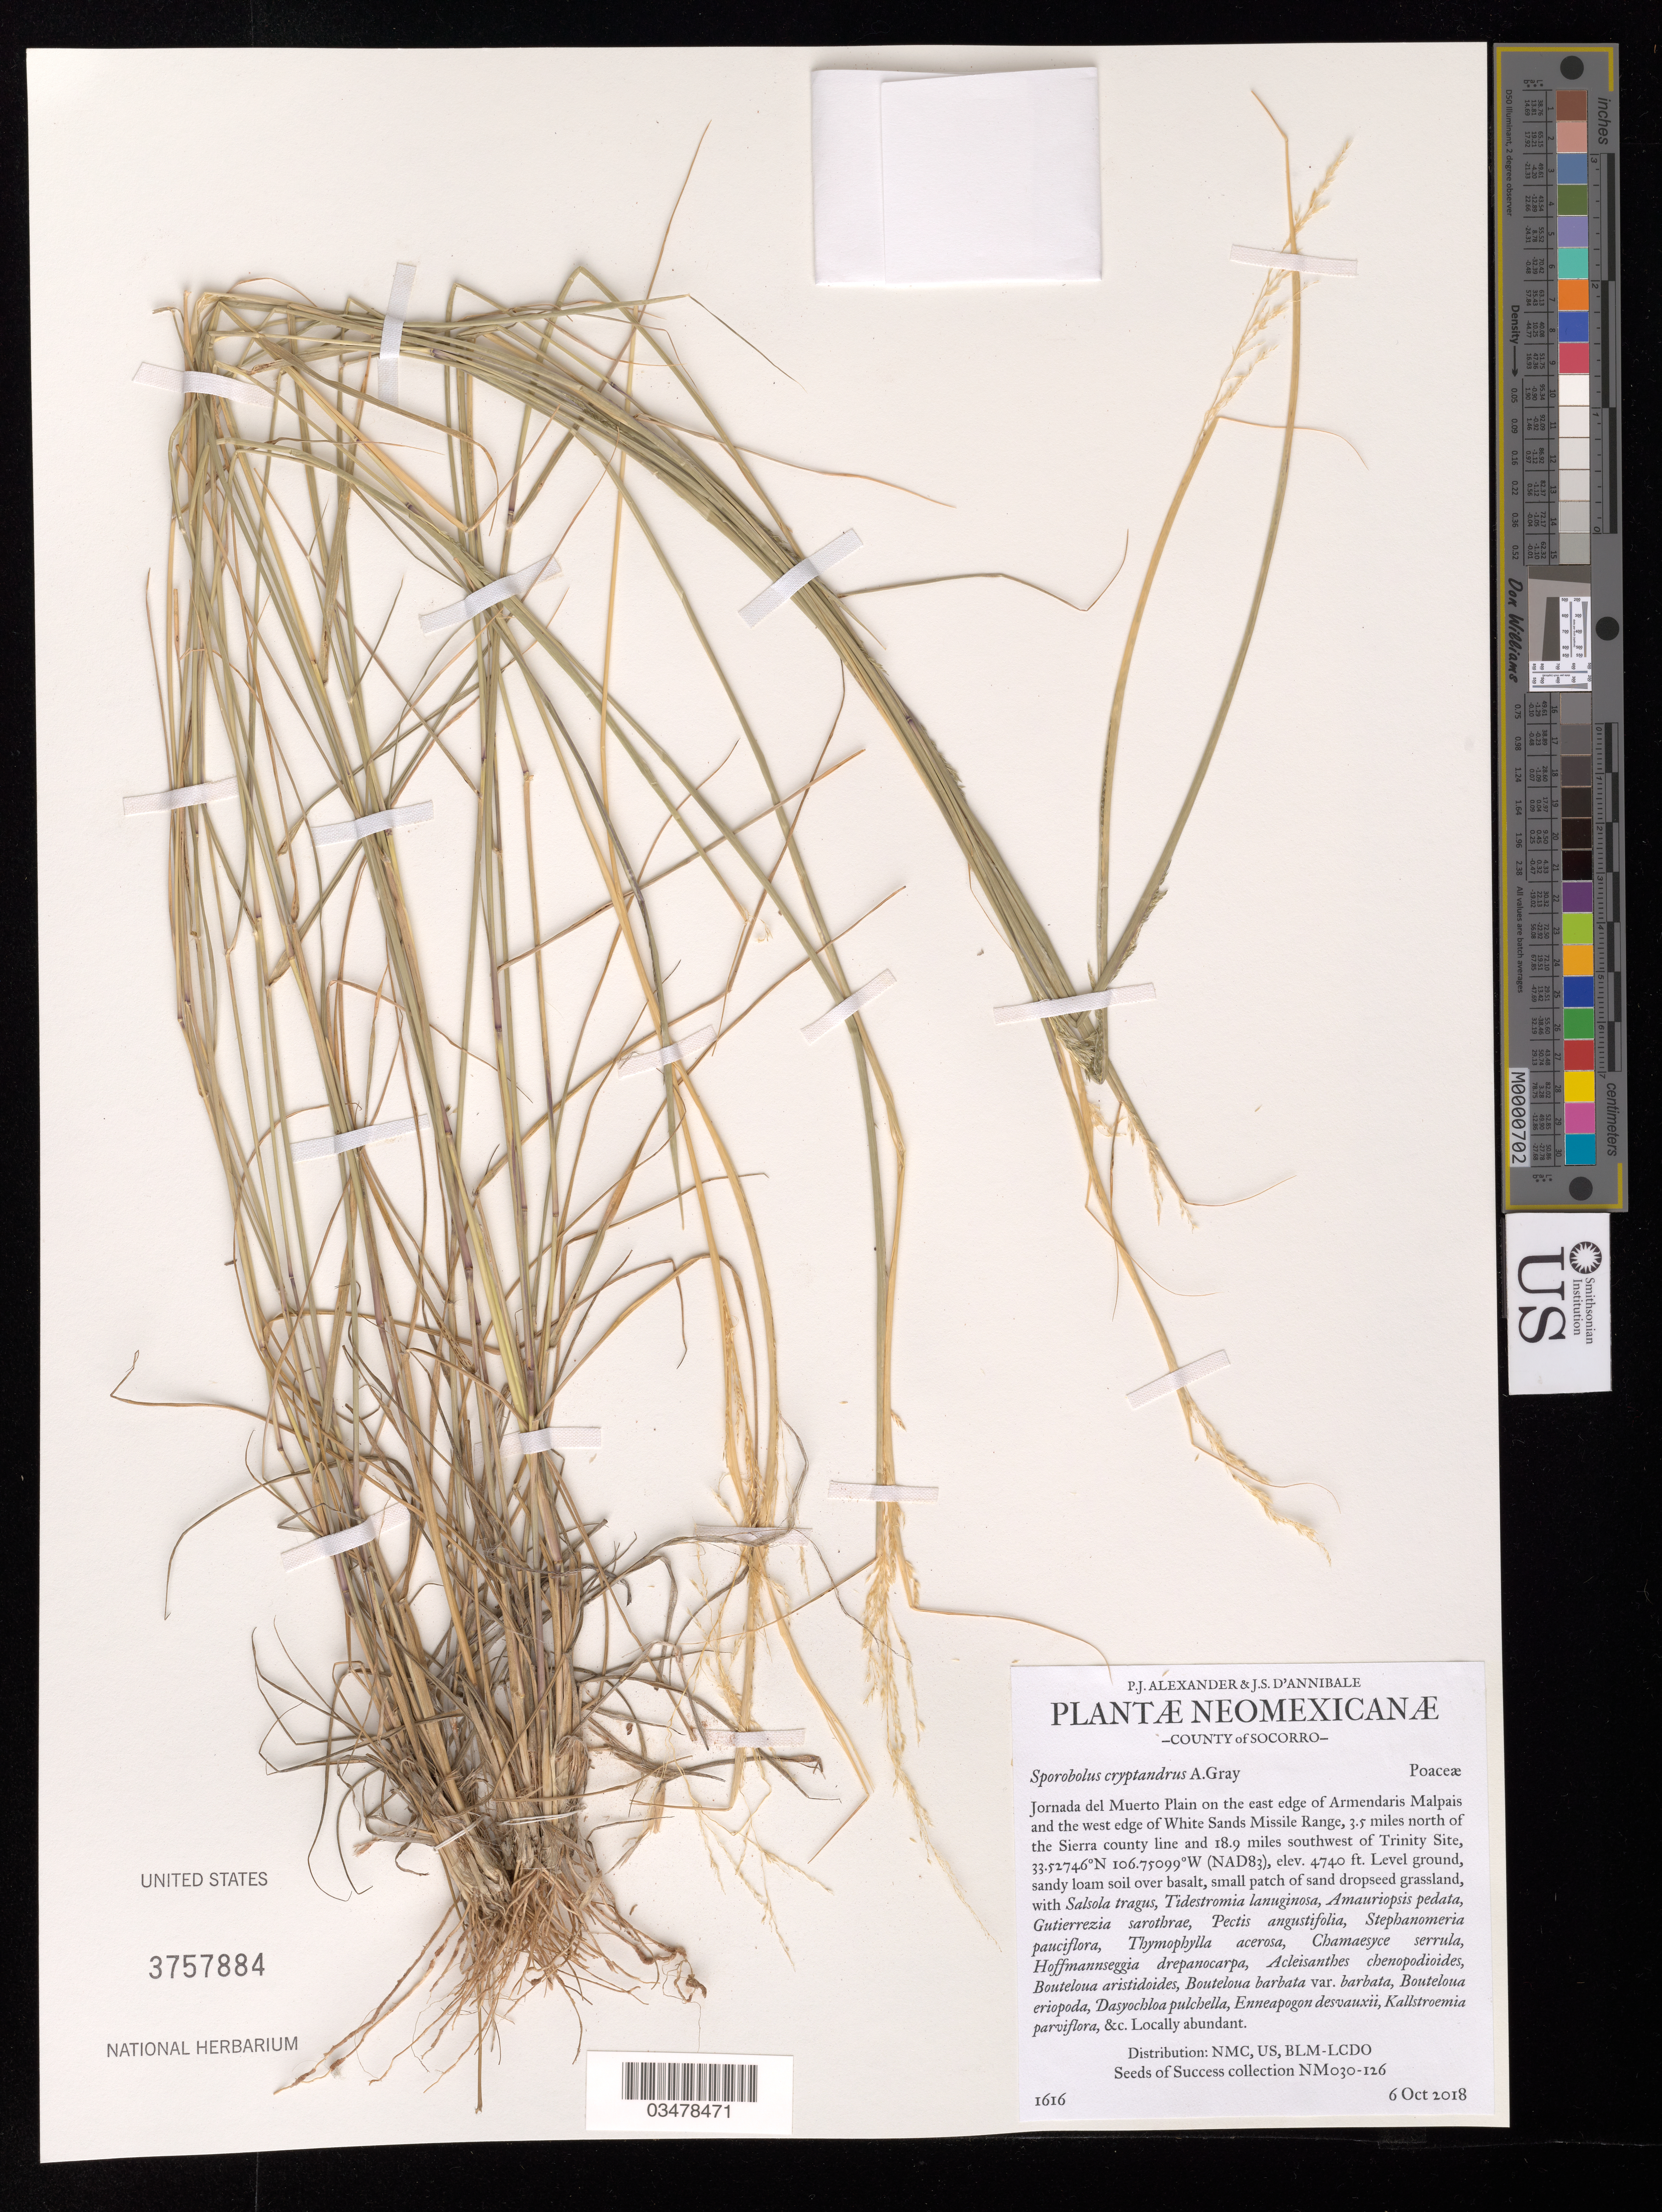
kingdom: Plantae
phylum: Tracheophyta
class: Liliopsida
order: Poales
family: Poaceae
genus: Sporobolus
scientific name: Sporobolus cryptandrus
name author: (Torr.) A. Gray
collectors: P. Alexander & J. D'Annibale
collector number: NM030-126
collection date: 2018-10-06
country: United States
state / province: New Mexico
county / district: Socorro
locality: Allotment 01293. Jornada del Muerto Plain, E of Armendaris Malpais, W of White Sands Missile Range, 18.9 mi. SW of Trinity Site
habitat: Ecological site: R042XB037NM, Malpais. Sandy loam soil over basalt. Sand dropseed grassland. With Salsola tragus, Pectis angustifolia, Bouteloua eriopoda, etc.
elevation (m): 1445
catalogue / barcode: US 3757884